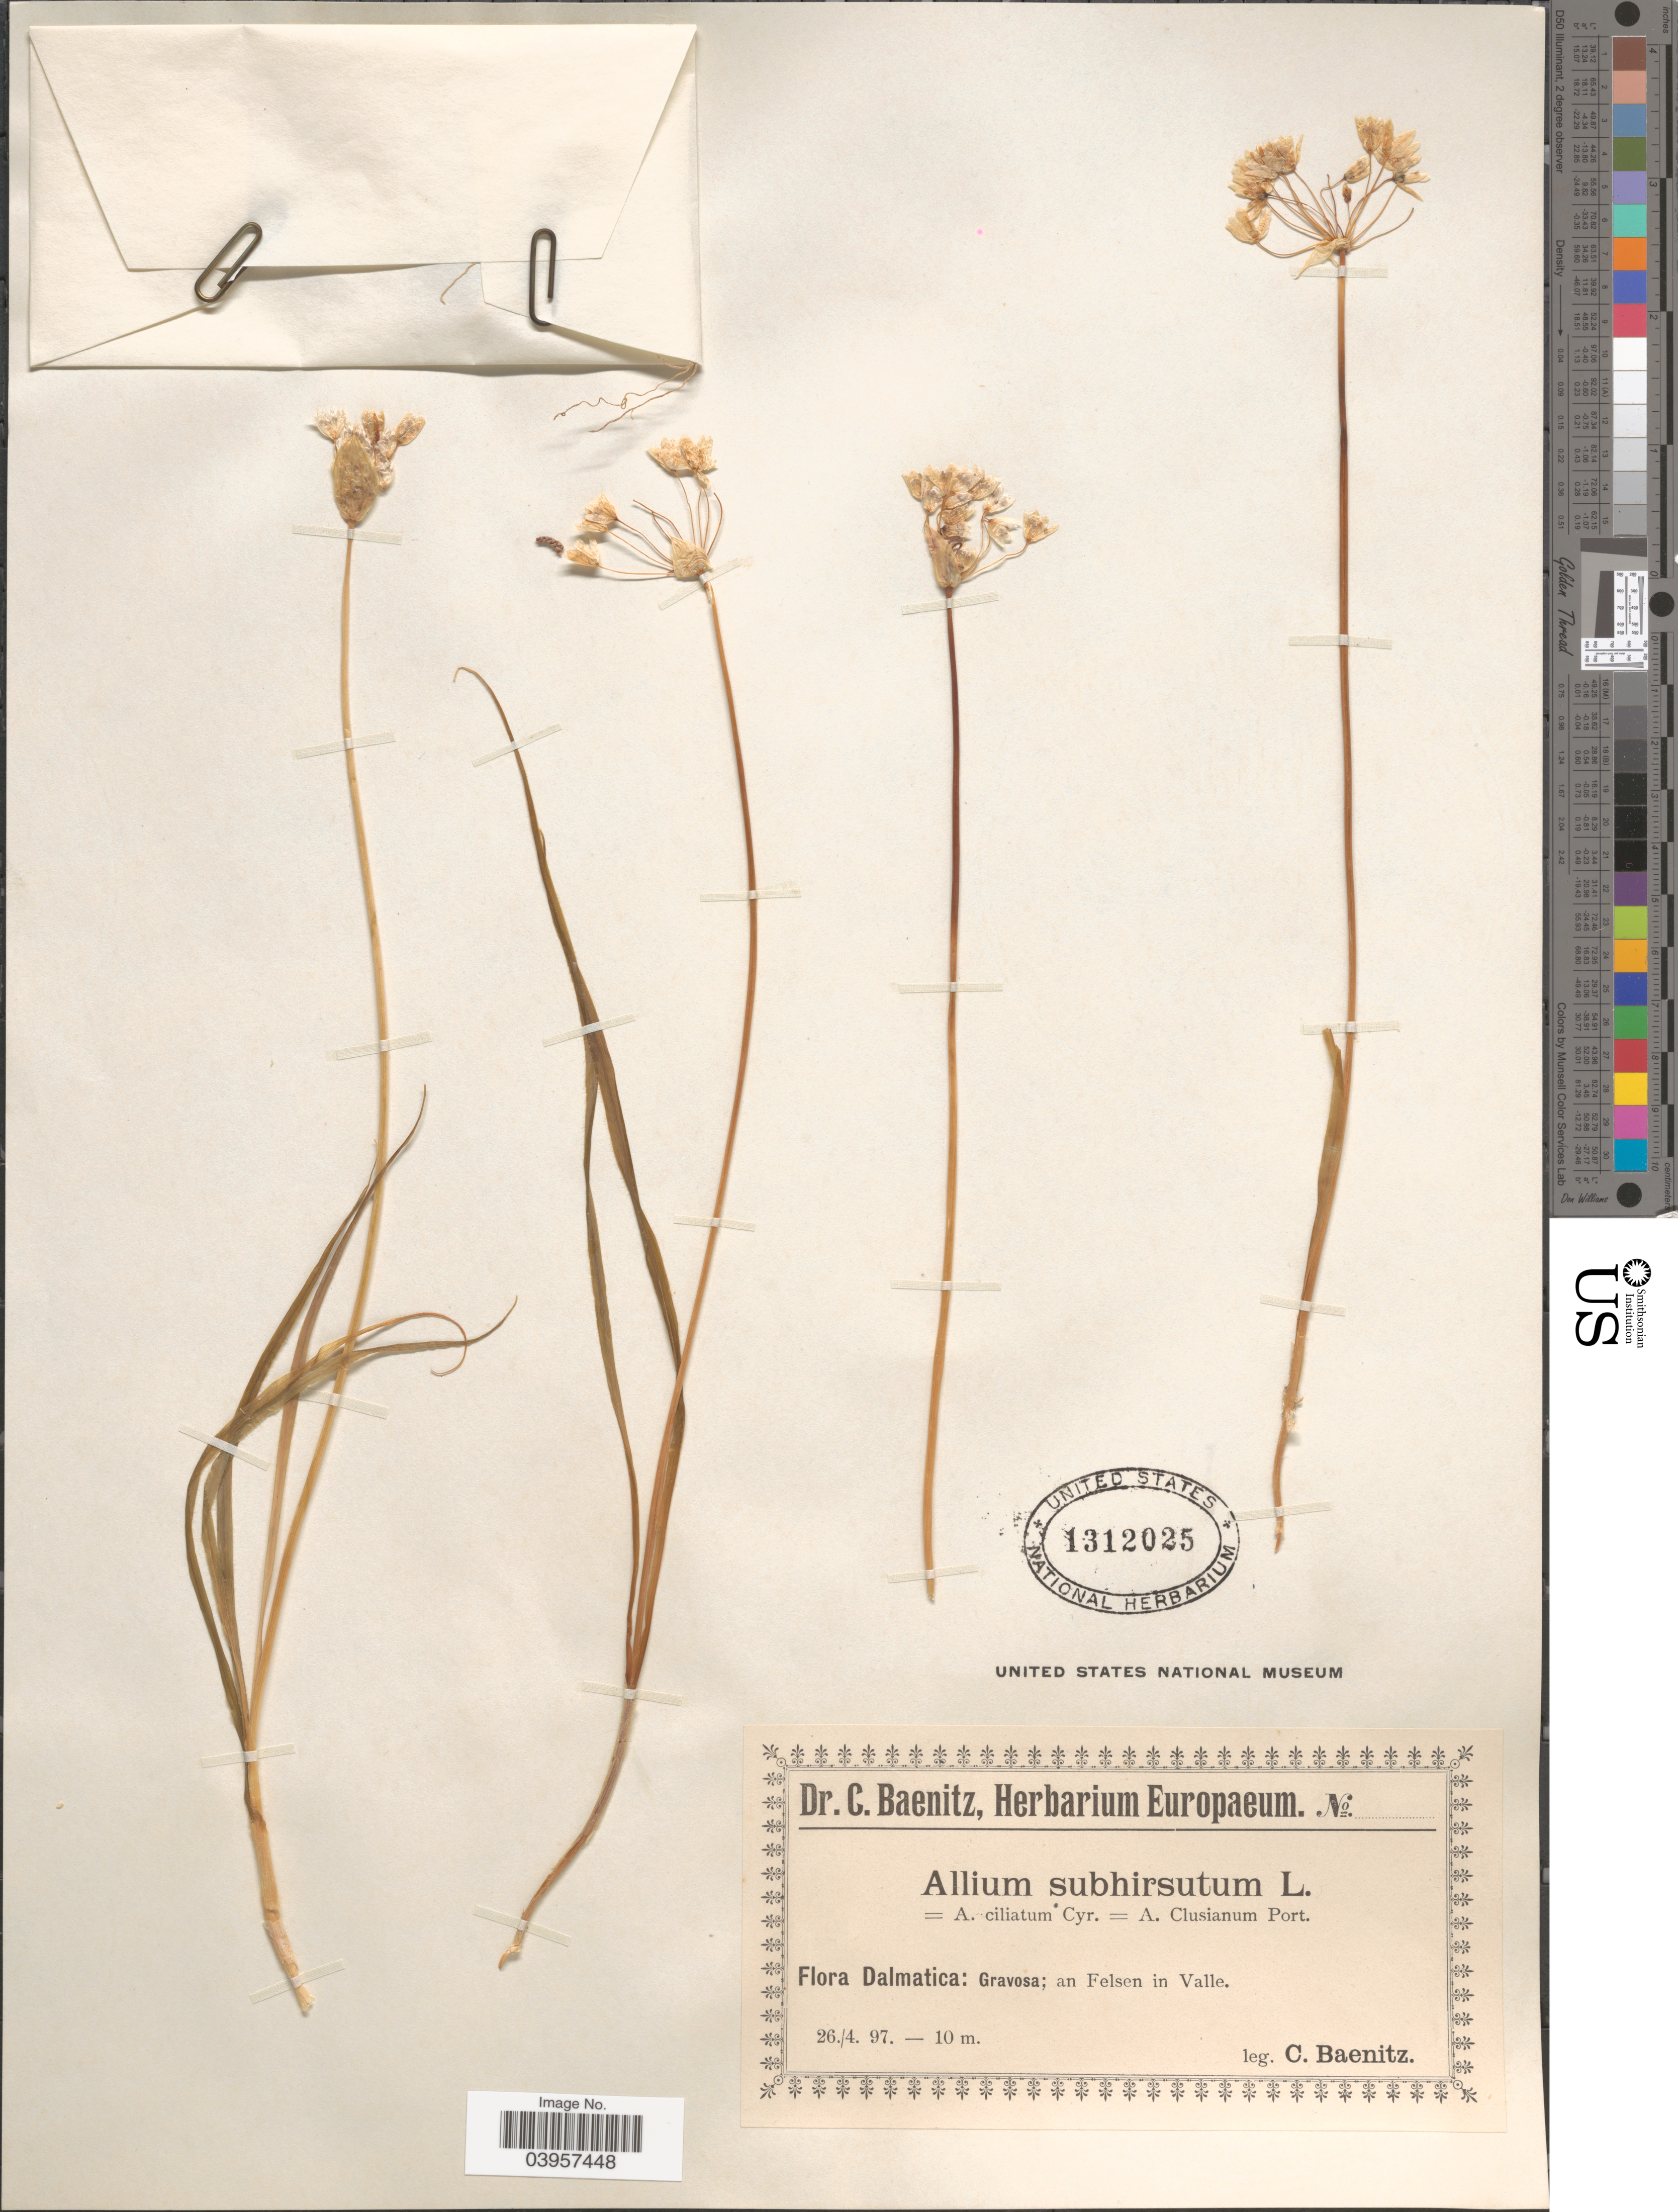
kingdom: Plantae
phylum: Tracheophyta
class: Liliopsida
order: Asparagales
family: Amaryllidaceae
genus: Allium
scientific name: Allium subhirsutum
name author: L.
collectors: C. G. Baenitz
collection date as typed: Transcribed d/m/y: 26/4/97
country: Croatia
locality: Dalmatica: Gravosa; an Felsen in Valle.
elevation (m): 10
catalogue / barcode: US 1312025